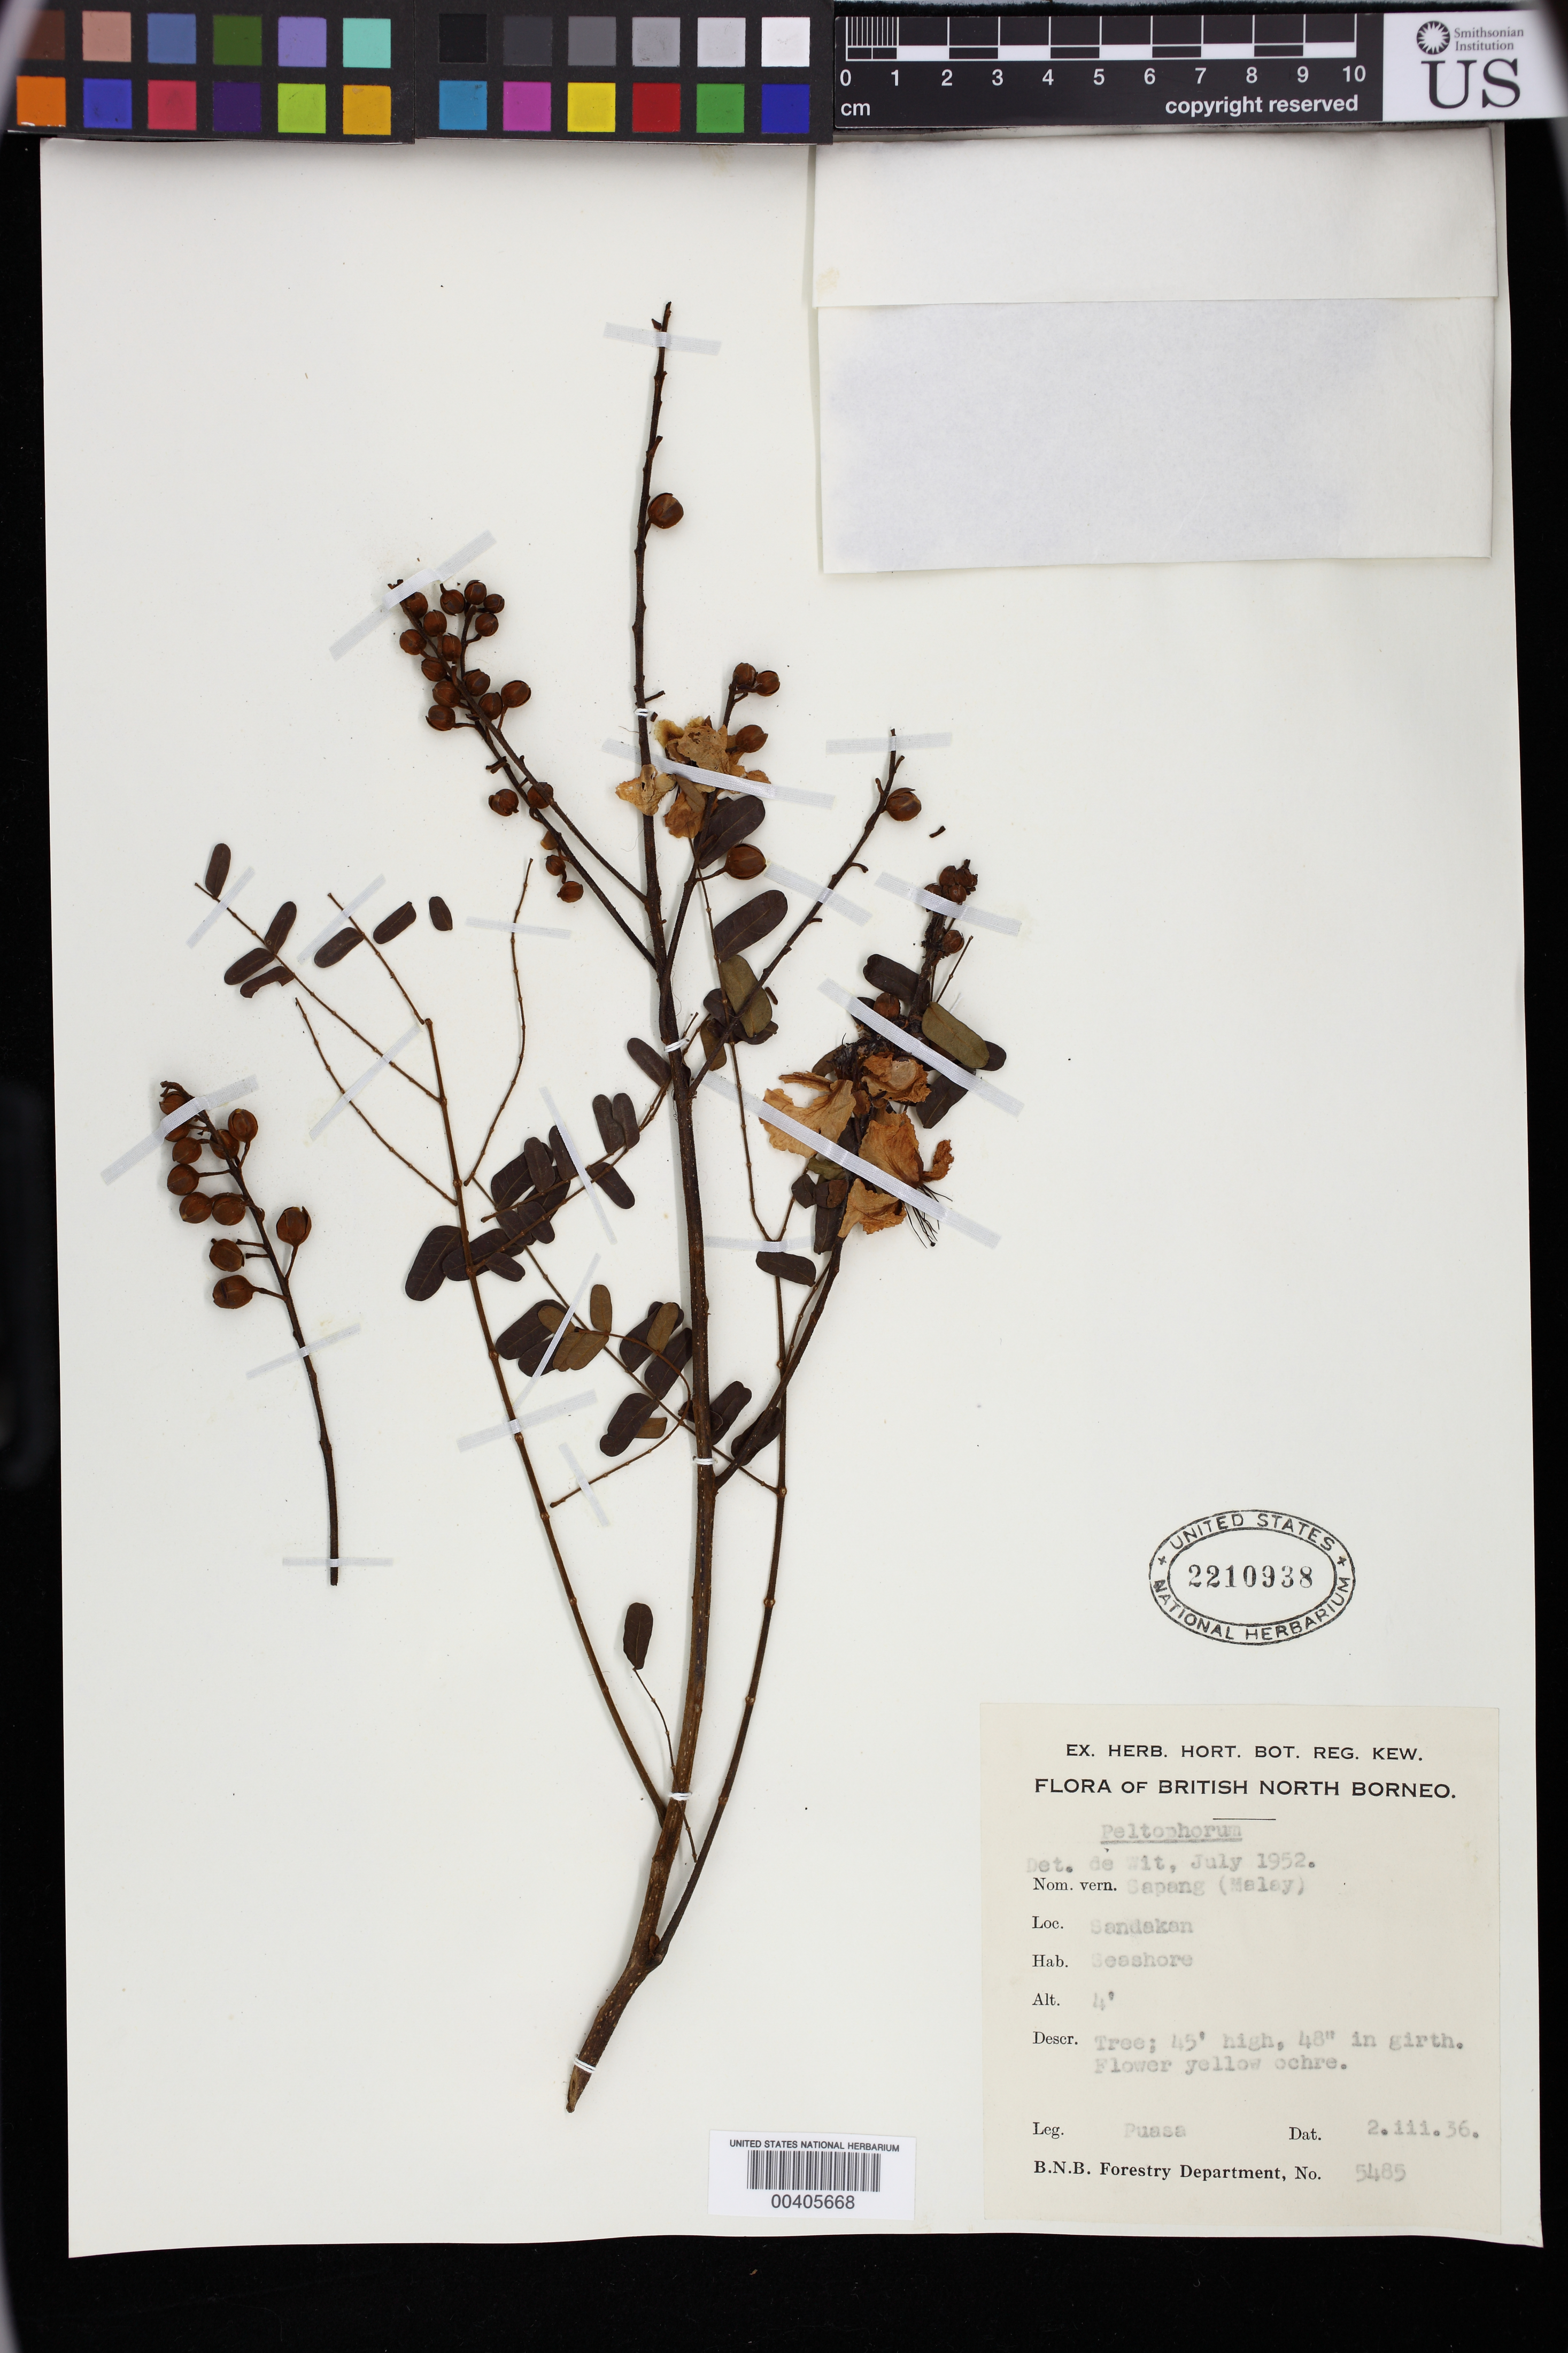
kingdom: Plantae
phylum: Tracheophyta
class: Magnoliopsida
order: Fabales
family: Fabaceae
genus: Peltophorum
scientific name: Peltophorum pterocarpum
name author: (DC.) Backer ex K. Heyne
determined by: Ding Hou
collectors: M. Puasa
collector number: B.N.B Forestry Dept. 5485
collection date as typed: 02 Mar 1936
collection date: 1936-03-02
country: Malaysia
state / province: Sabah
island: Borneo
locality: Sandakan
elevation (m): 1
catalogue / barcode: US 2210938